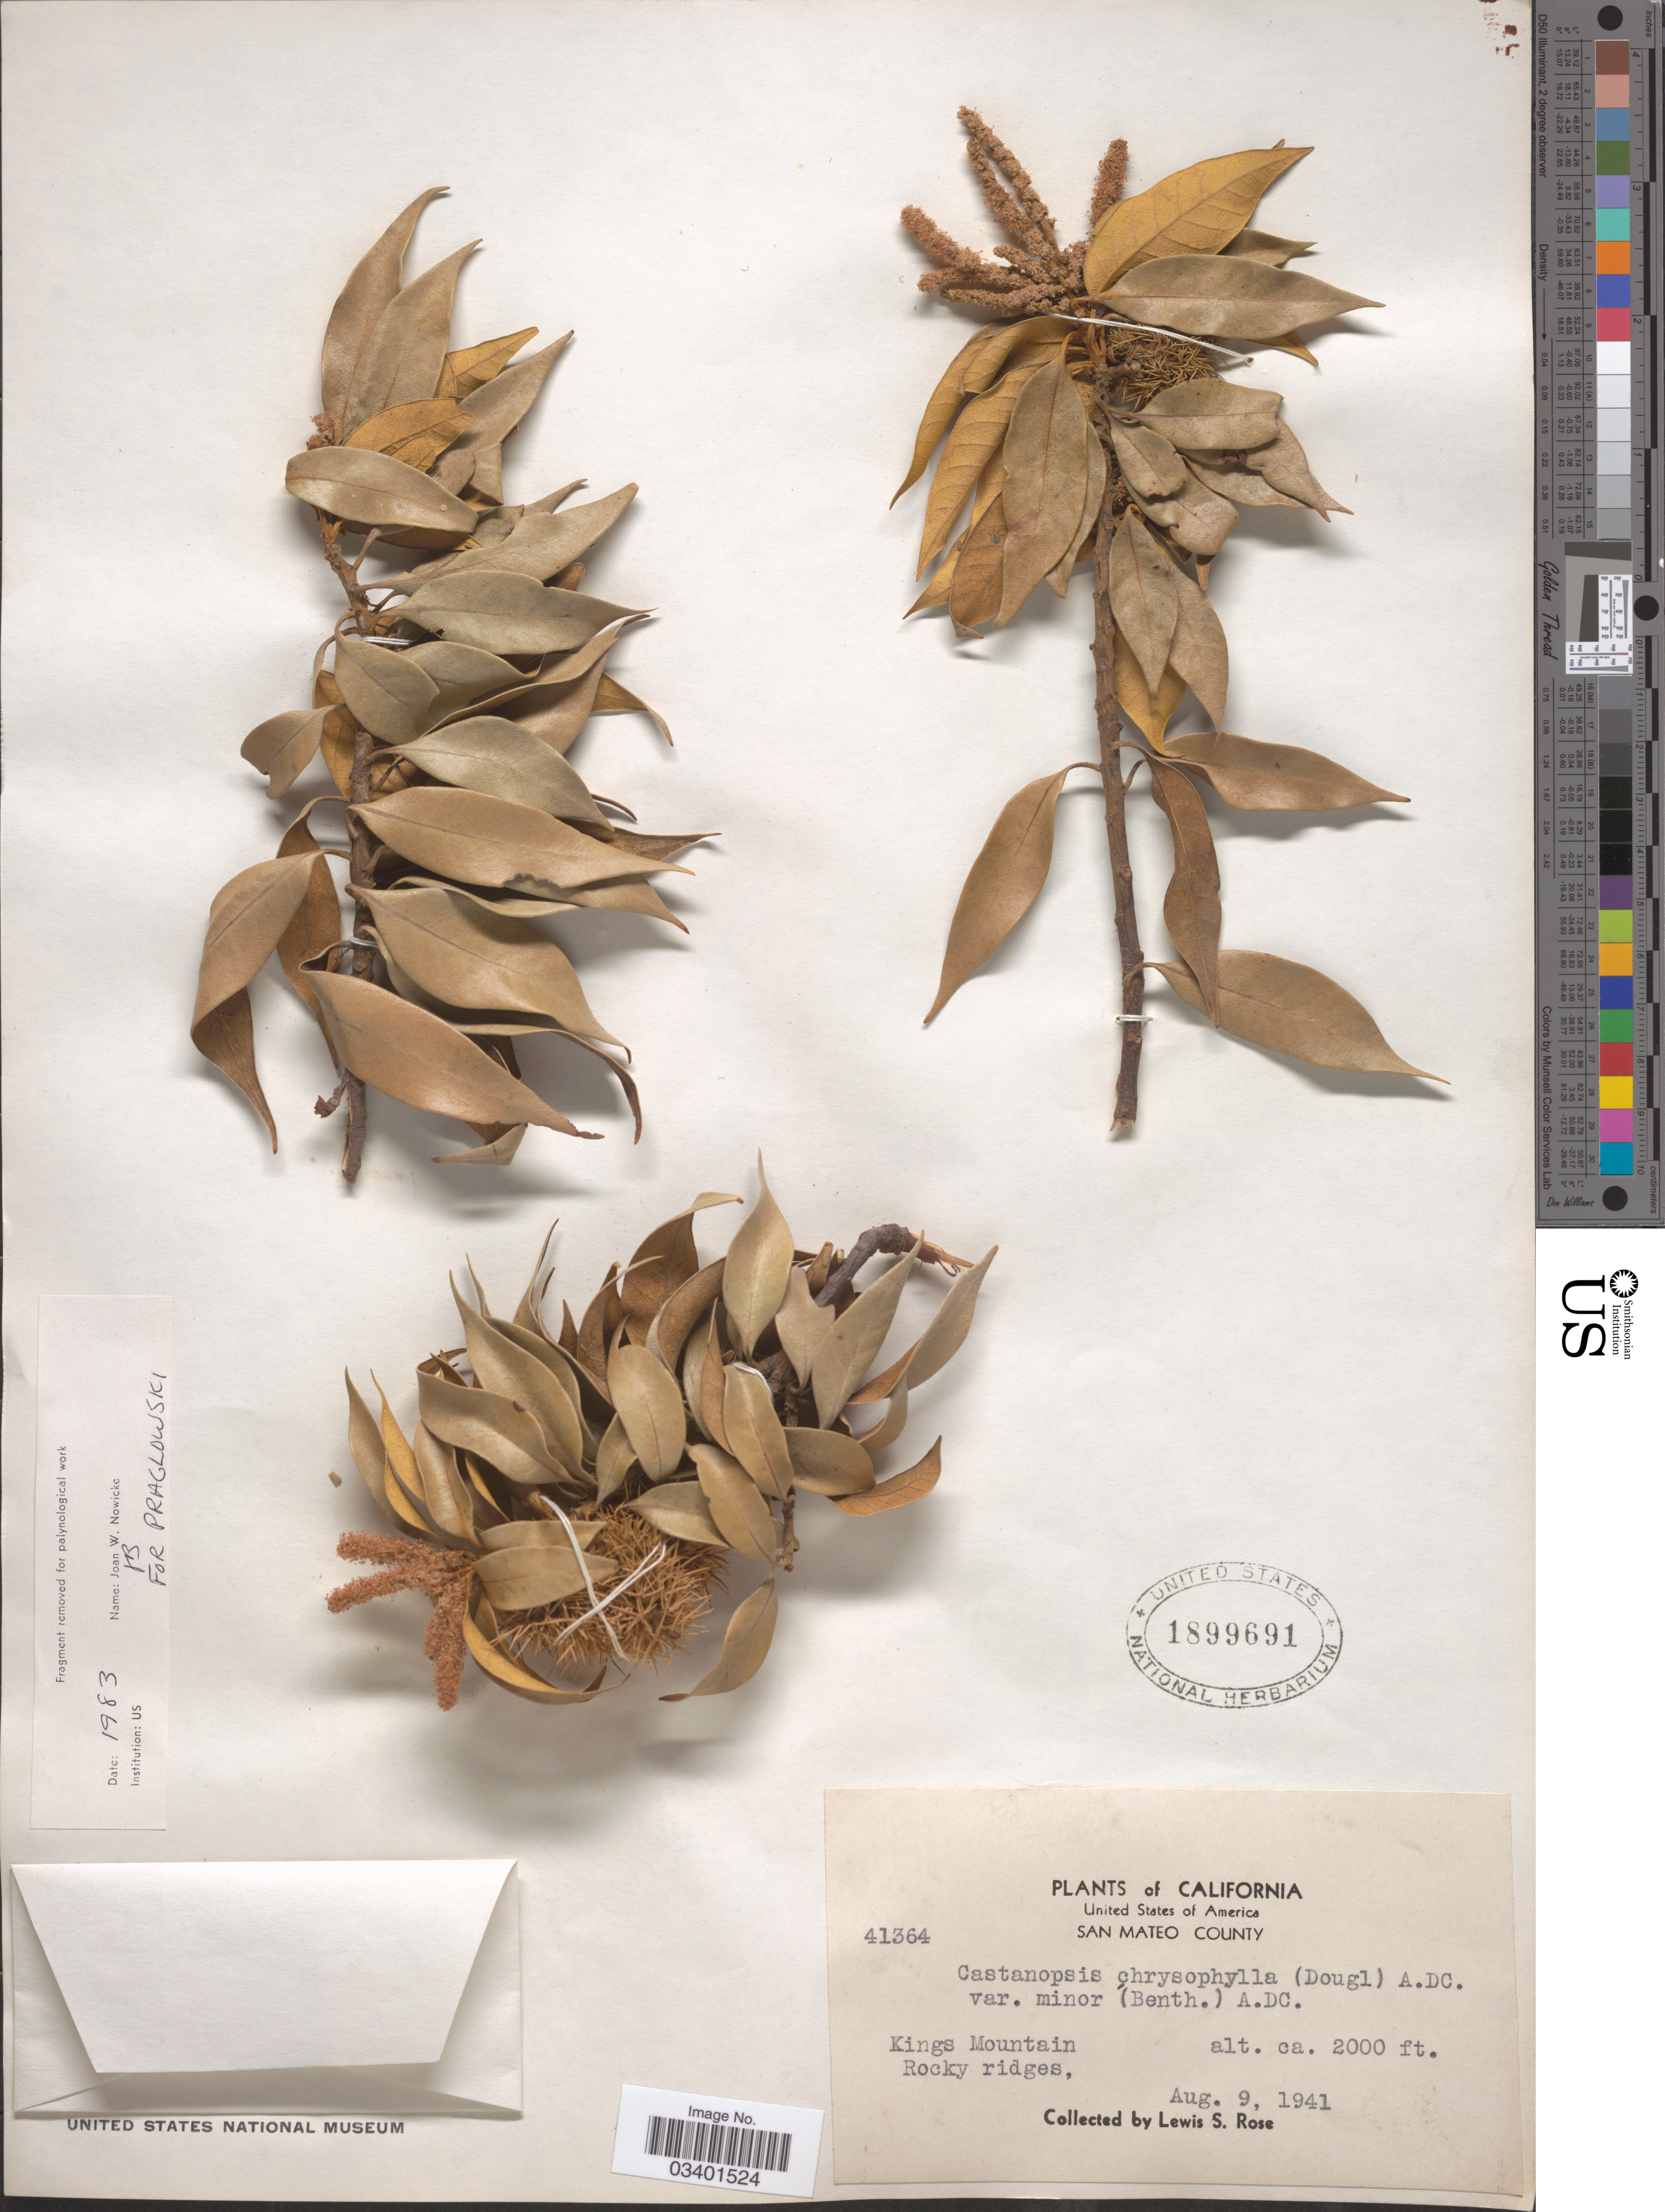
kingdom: Plantae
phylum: Tracheophyta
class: Magnoliopsida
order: Fagales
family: Fagaceae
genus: Chrysolepis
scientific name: Chrysolepis chrysophylla var. minor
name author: (Benth.) A. DC.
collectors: L. S. Rose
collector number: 41364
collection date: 1941-08-09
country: United States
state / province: California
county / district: San Mateo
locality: San Mateo County. Kings Mountain.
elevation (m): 610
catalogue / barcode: US 1899691